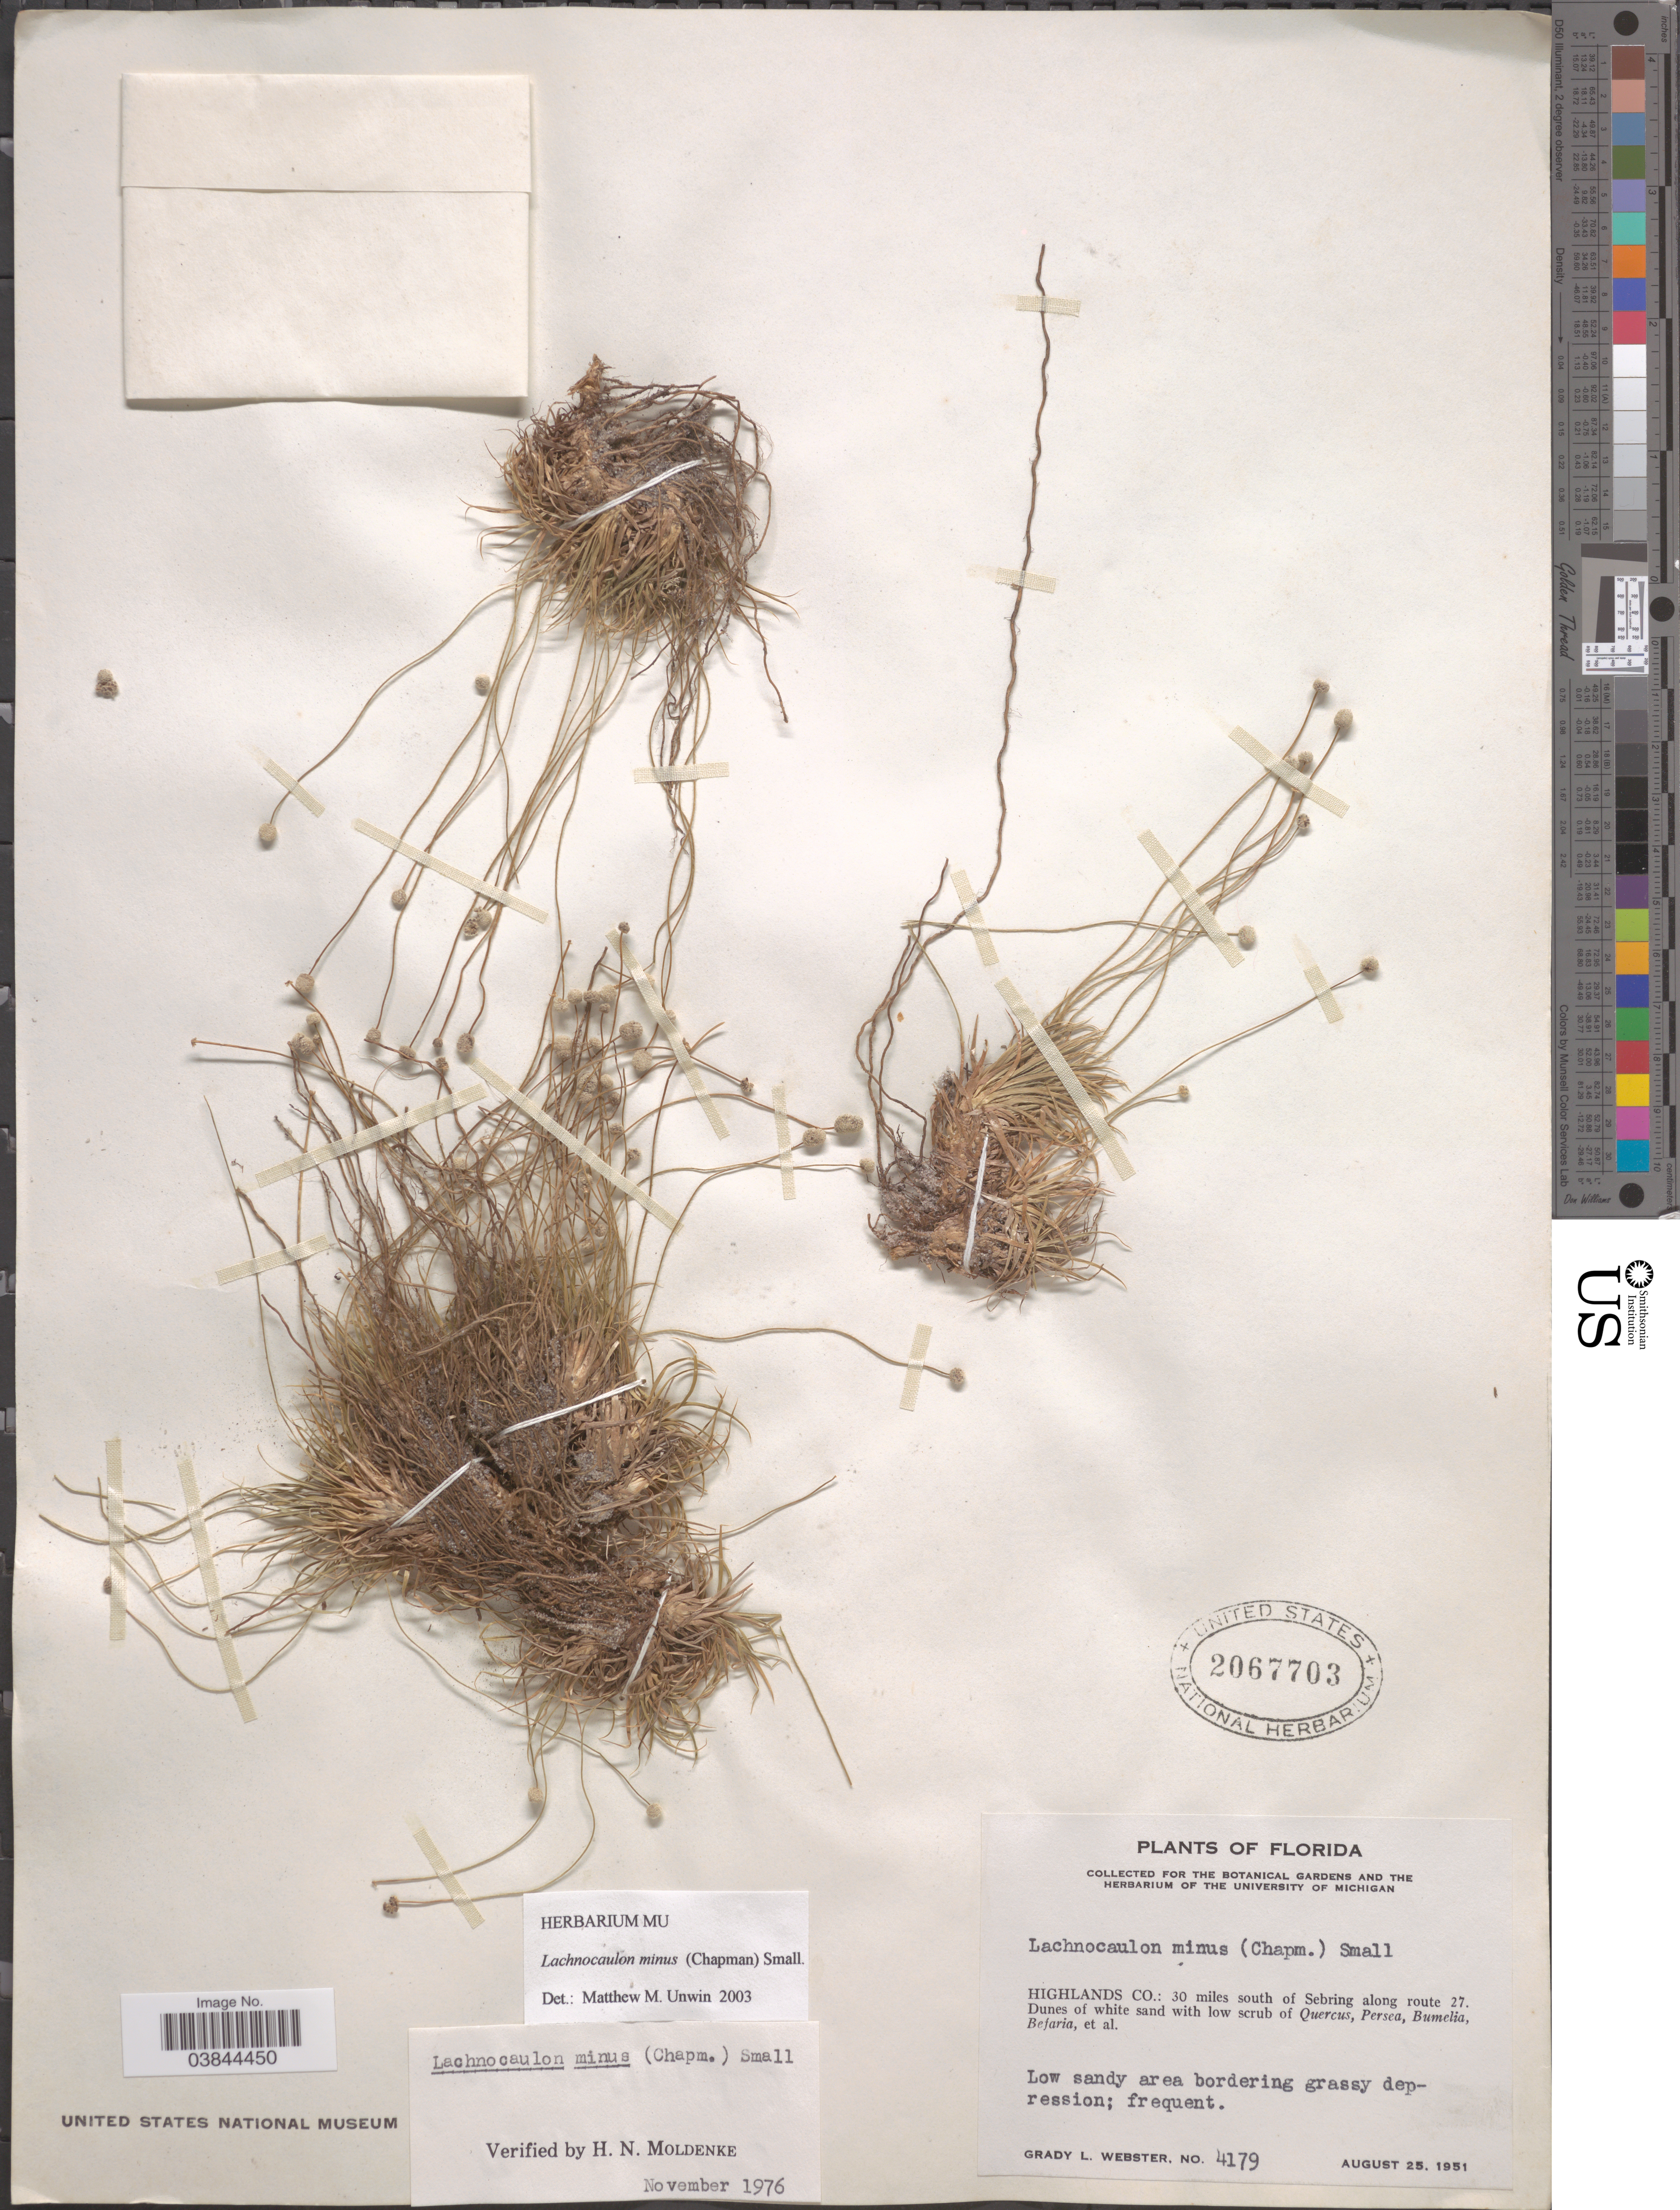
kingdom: Plantae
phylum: Tracheophyta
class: Liliopsida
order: Poales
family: Eriocaulaceae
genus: Lachnocaulon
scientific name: Lachnocaulon minus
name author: (Chapm.) Small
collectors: G. L. Webster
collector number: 4179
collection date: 1951-08-25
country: United States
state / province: Florida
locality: Highlands Co.: 30 miles south of Sebring along route 27.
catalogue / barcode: US 2067703